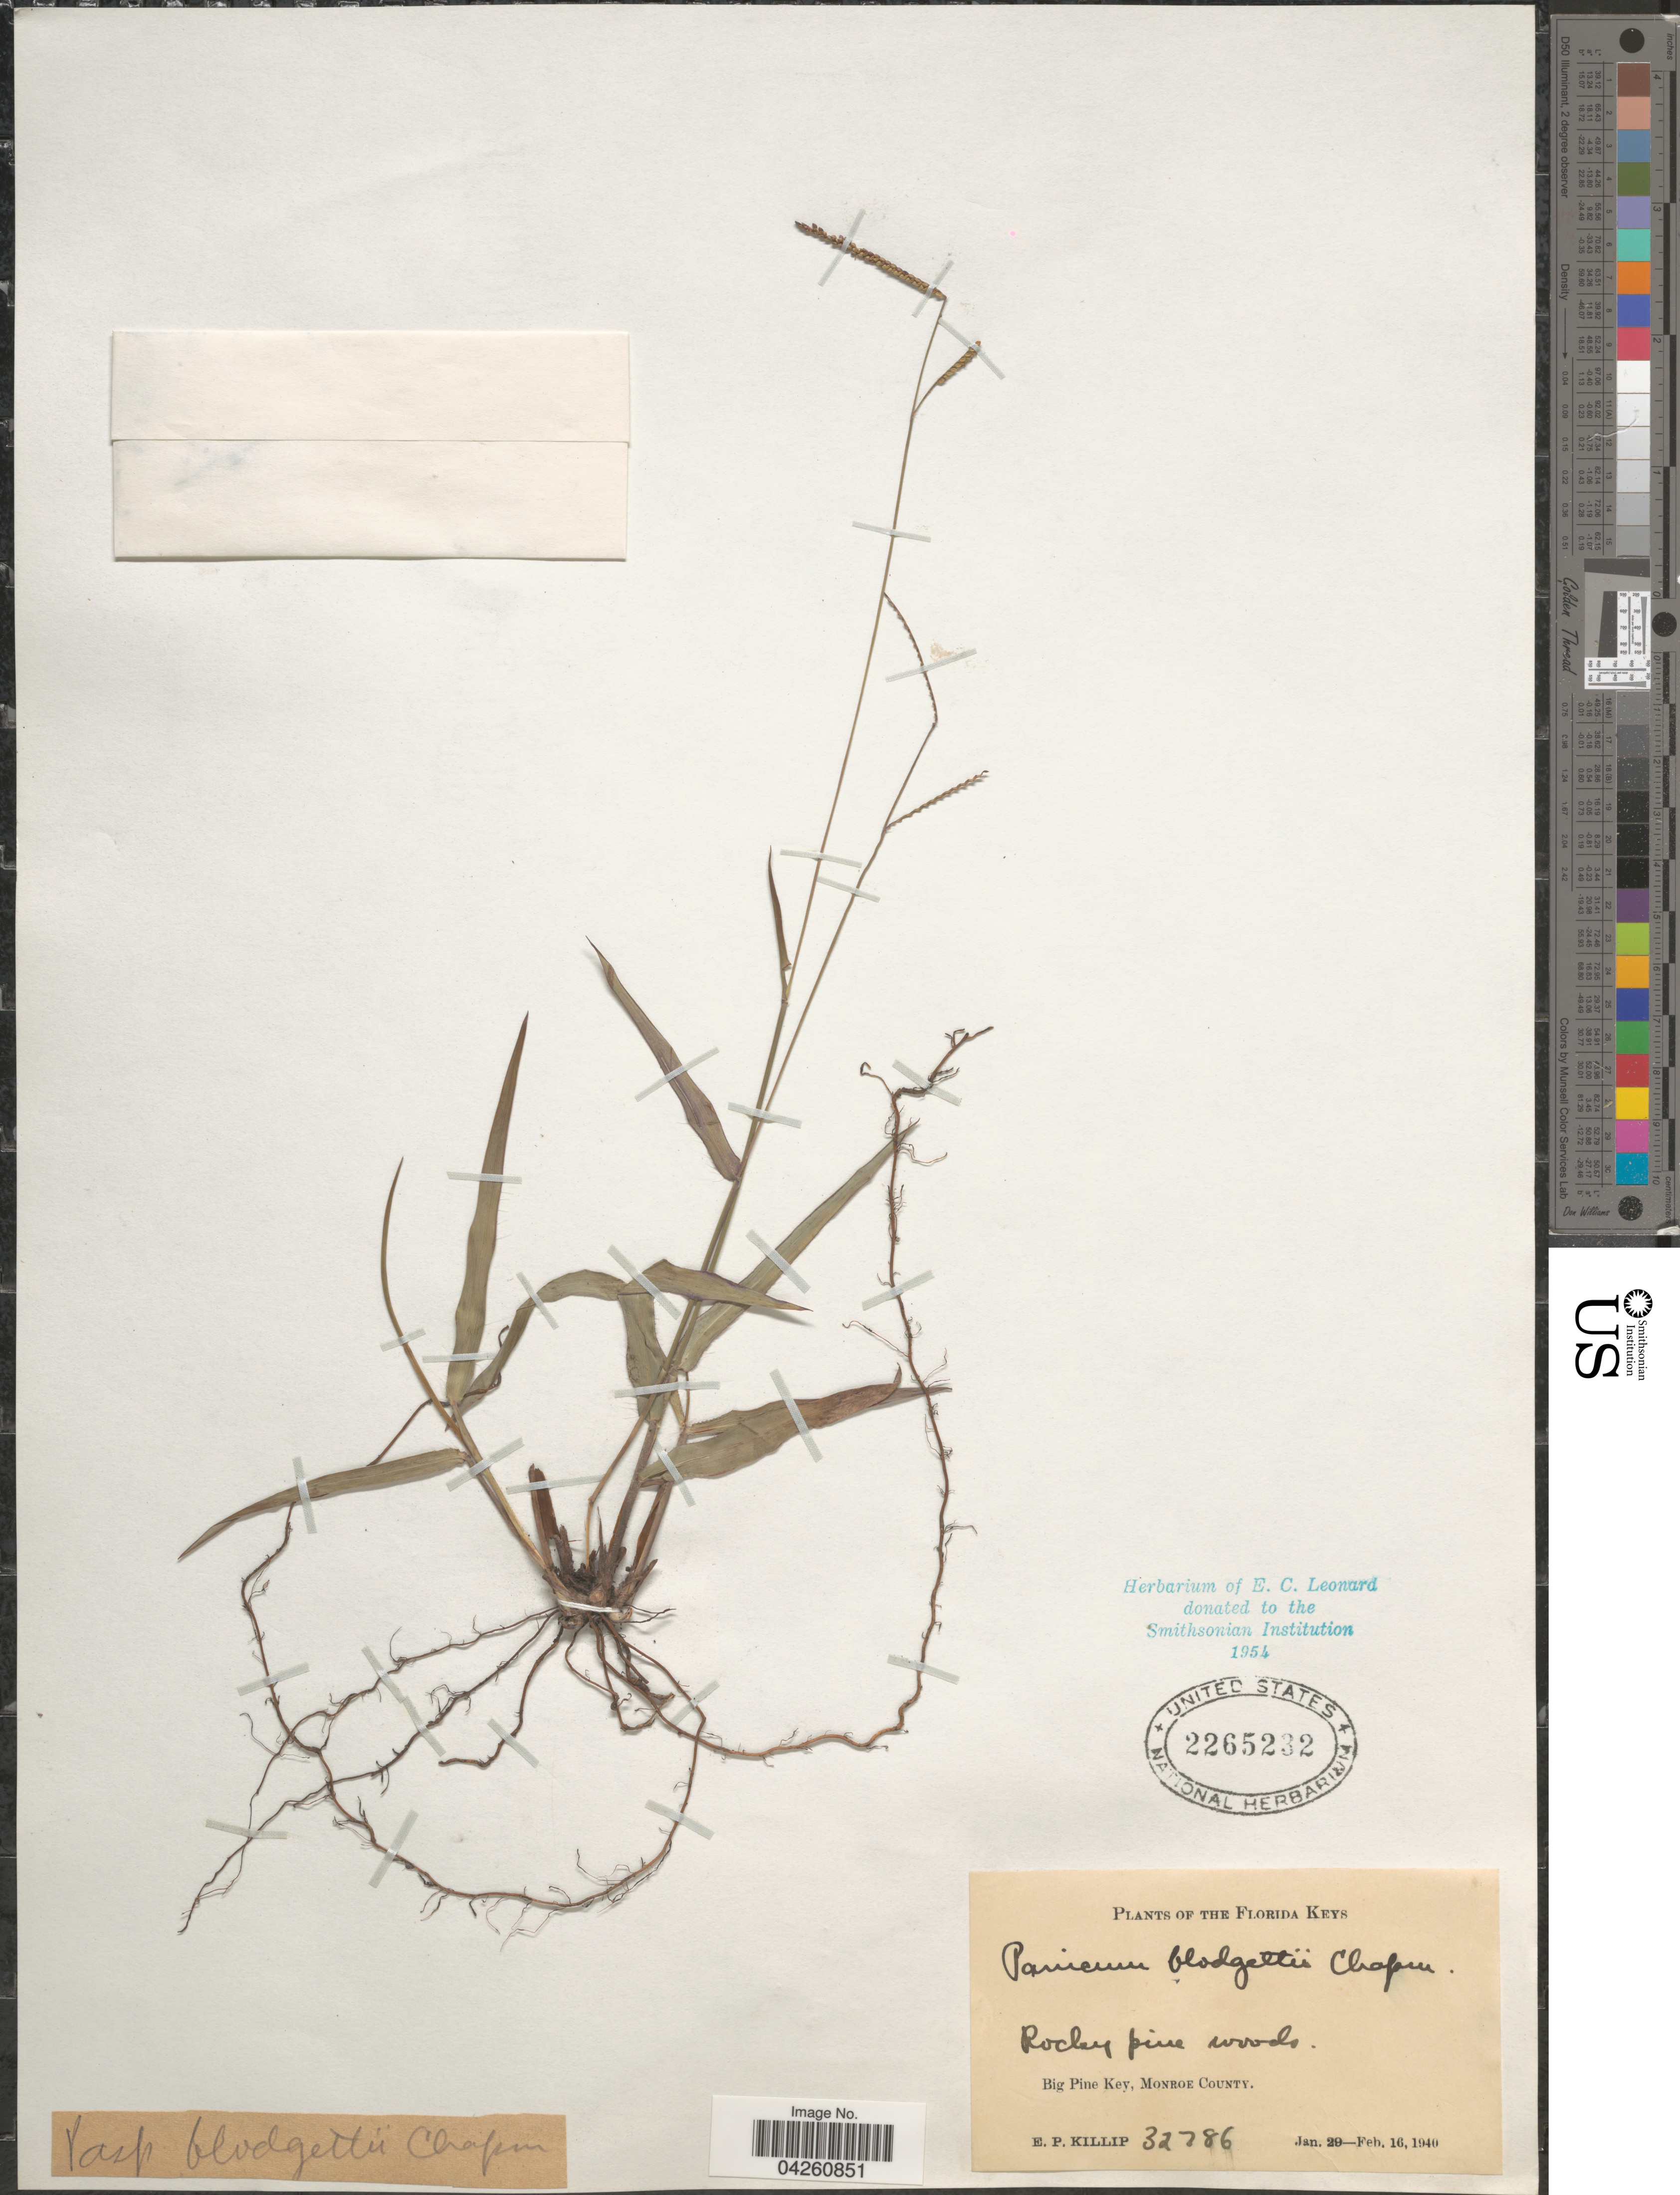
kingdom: Plantae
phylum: Tracheophyta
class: Liliopsida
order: Poales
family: Poaceae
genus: Paspalum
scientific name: Paspalum blodgettii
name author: Chapm.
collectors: E. P. Killip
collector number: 32786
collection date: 1940-01-29/1940-02-16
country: United States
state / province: Florida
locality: Florida Keys. Rockey pine woods. Big Pine Key, Monroe County.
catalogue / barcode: US 2265232